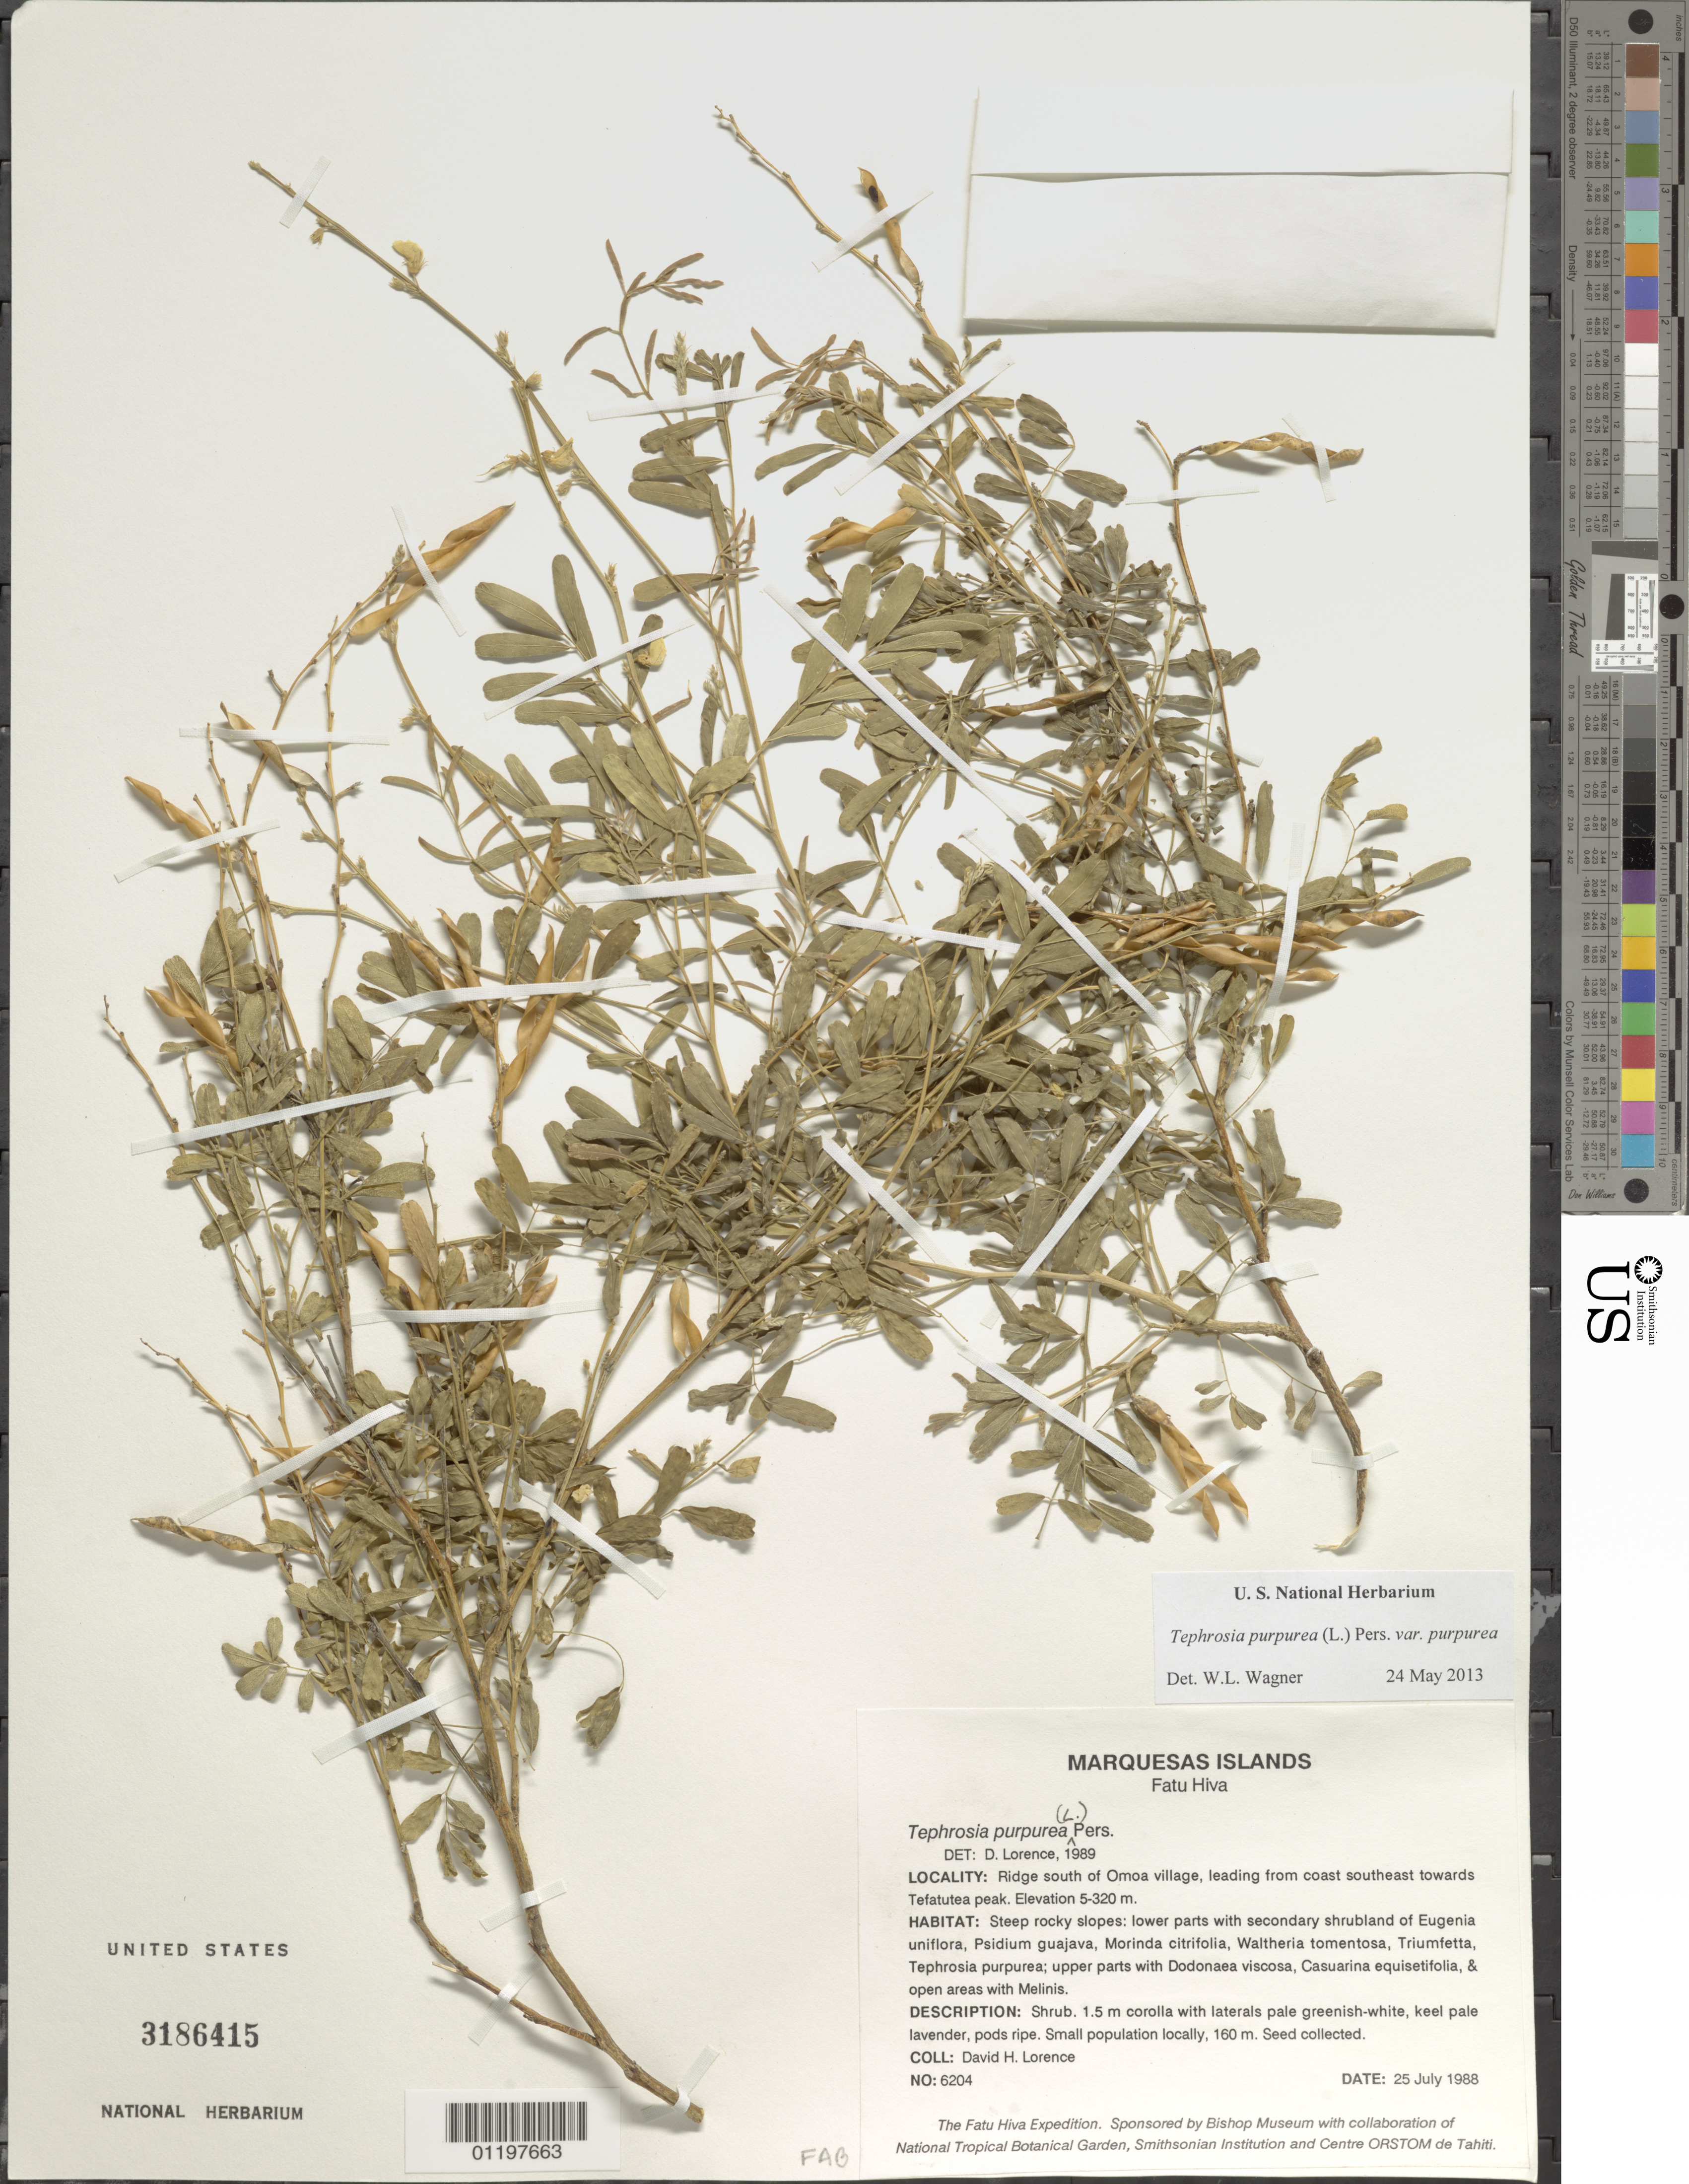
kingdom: Plantae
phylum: Tracheophyta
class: Magnoliopsida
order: Fabales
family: Fabaceae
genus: Tephrosia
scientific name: Tephrosia purpurea var. purpurea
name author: (L.) Pers.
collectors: D. Lorence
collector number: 6204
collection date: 1988-07-25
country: French Polynesia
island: Fatu Hiva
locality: Ridge S of 'Omo'a village, leading from coast SE towards Tefatutea peak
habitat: Steep rocky slopes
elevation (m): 5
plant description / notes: Seed collected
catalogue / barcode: US 3186415